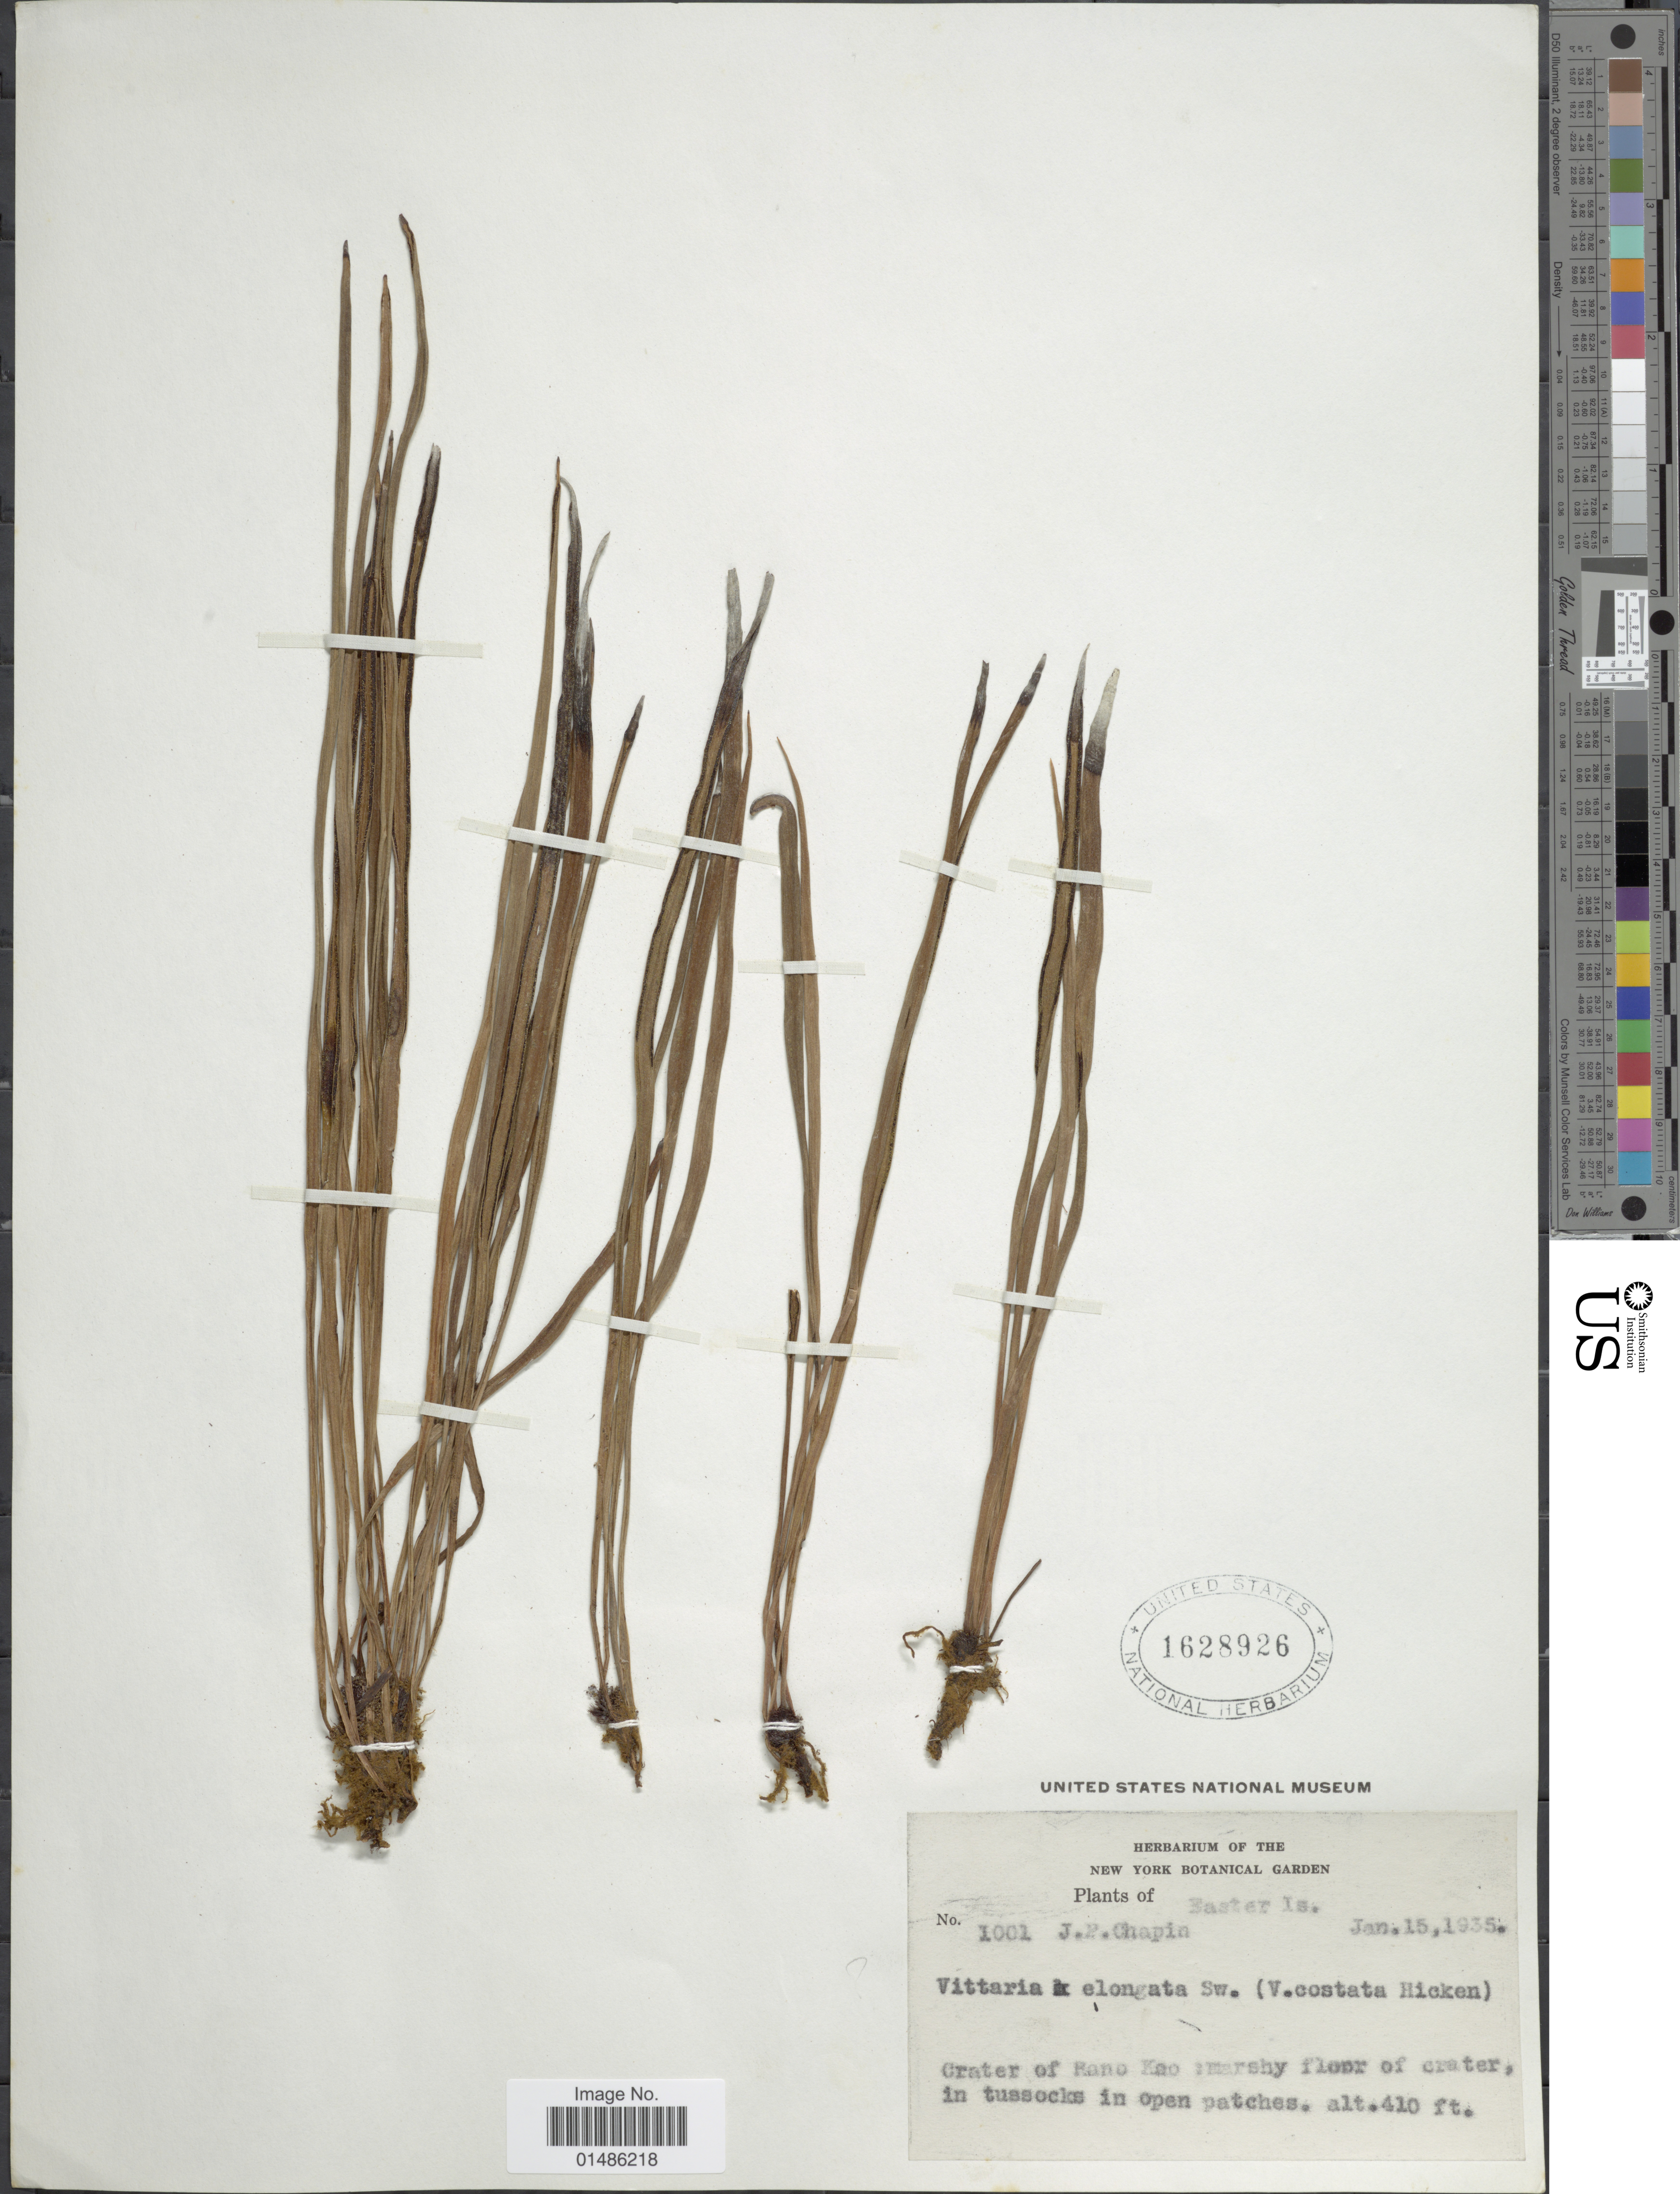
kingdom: Plantae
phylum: Tracheophyta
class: Polypodiopsida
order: Polypodiales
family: Pteridaceae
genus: Haplopteris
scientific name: Haplopteris elongata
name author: (Sw.) Crane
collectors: J. Chapin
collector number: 1001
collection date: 1935-01-15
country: Chile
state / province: Valparaíso (V)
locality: Easter Is. Crater of Rano Kao: marshy floor of crater, in tussocks in open patches.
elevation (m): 125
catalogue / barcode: US 1628926